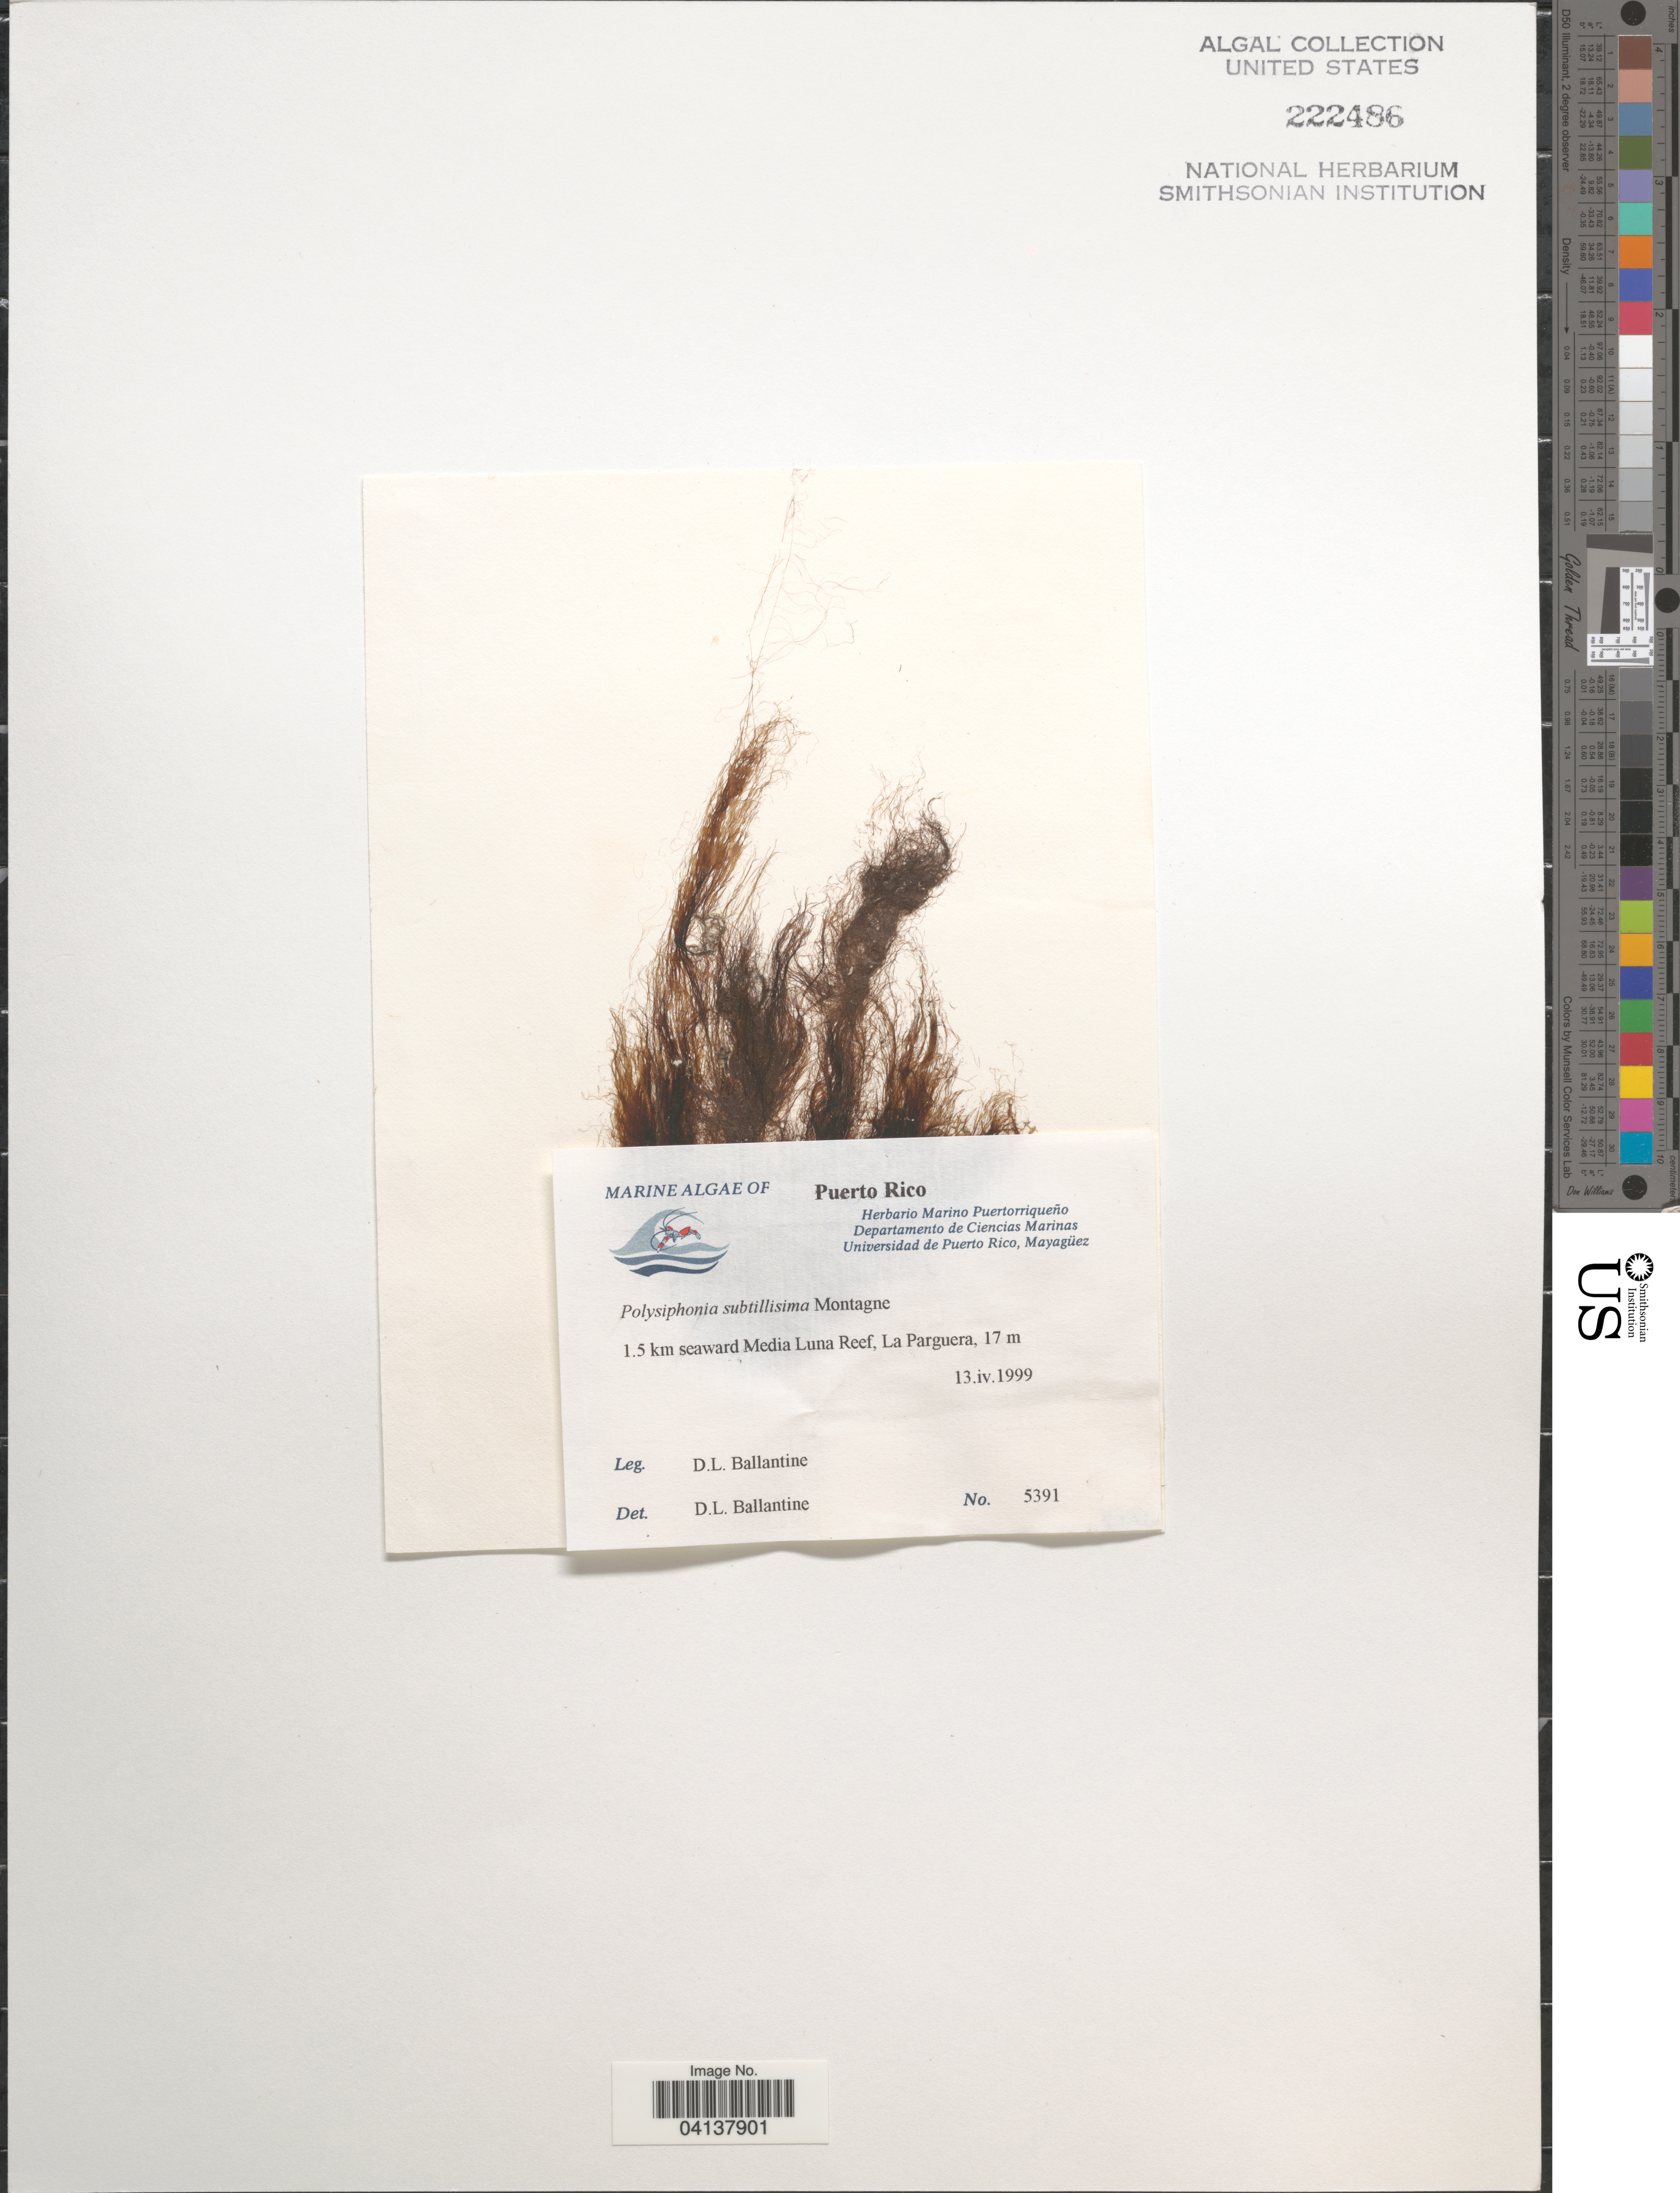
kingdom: Plantae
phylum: Rhodophyta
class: Florideophyceae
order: Ceramiales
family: Rhodomelaceae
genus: Polysiphonia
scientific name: Polysiphonia subtilissima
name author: Mont.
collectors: D.L. Ballantine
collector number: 5391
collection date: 1999-04-13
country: Puerto Rico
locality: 1.5 km seaward Media Luna Reef, La Parguera.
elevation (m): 17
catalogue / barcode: US 222486